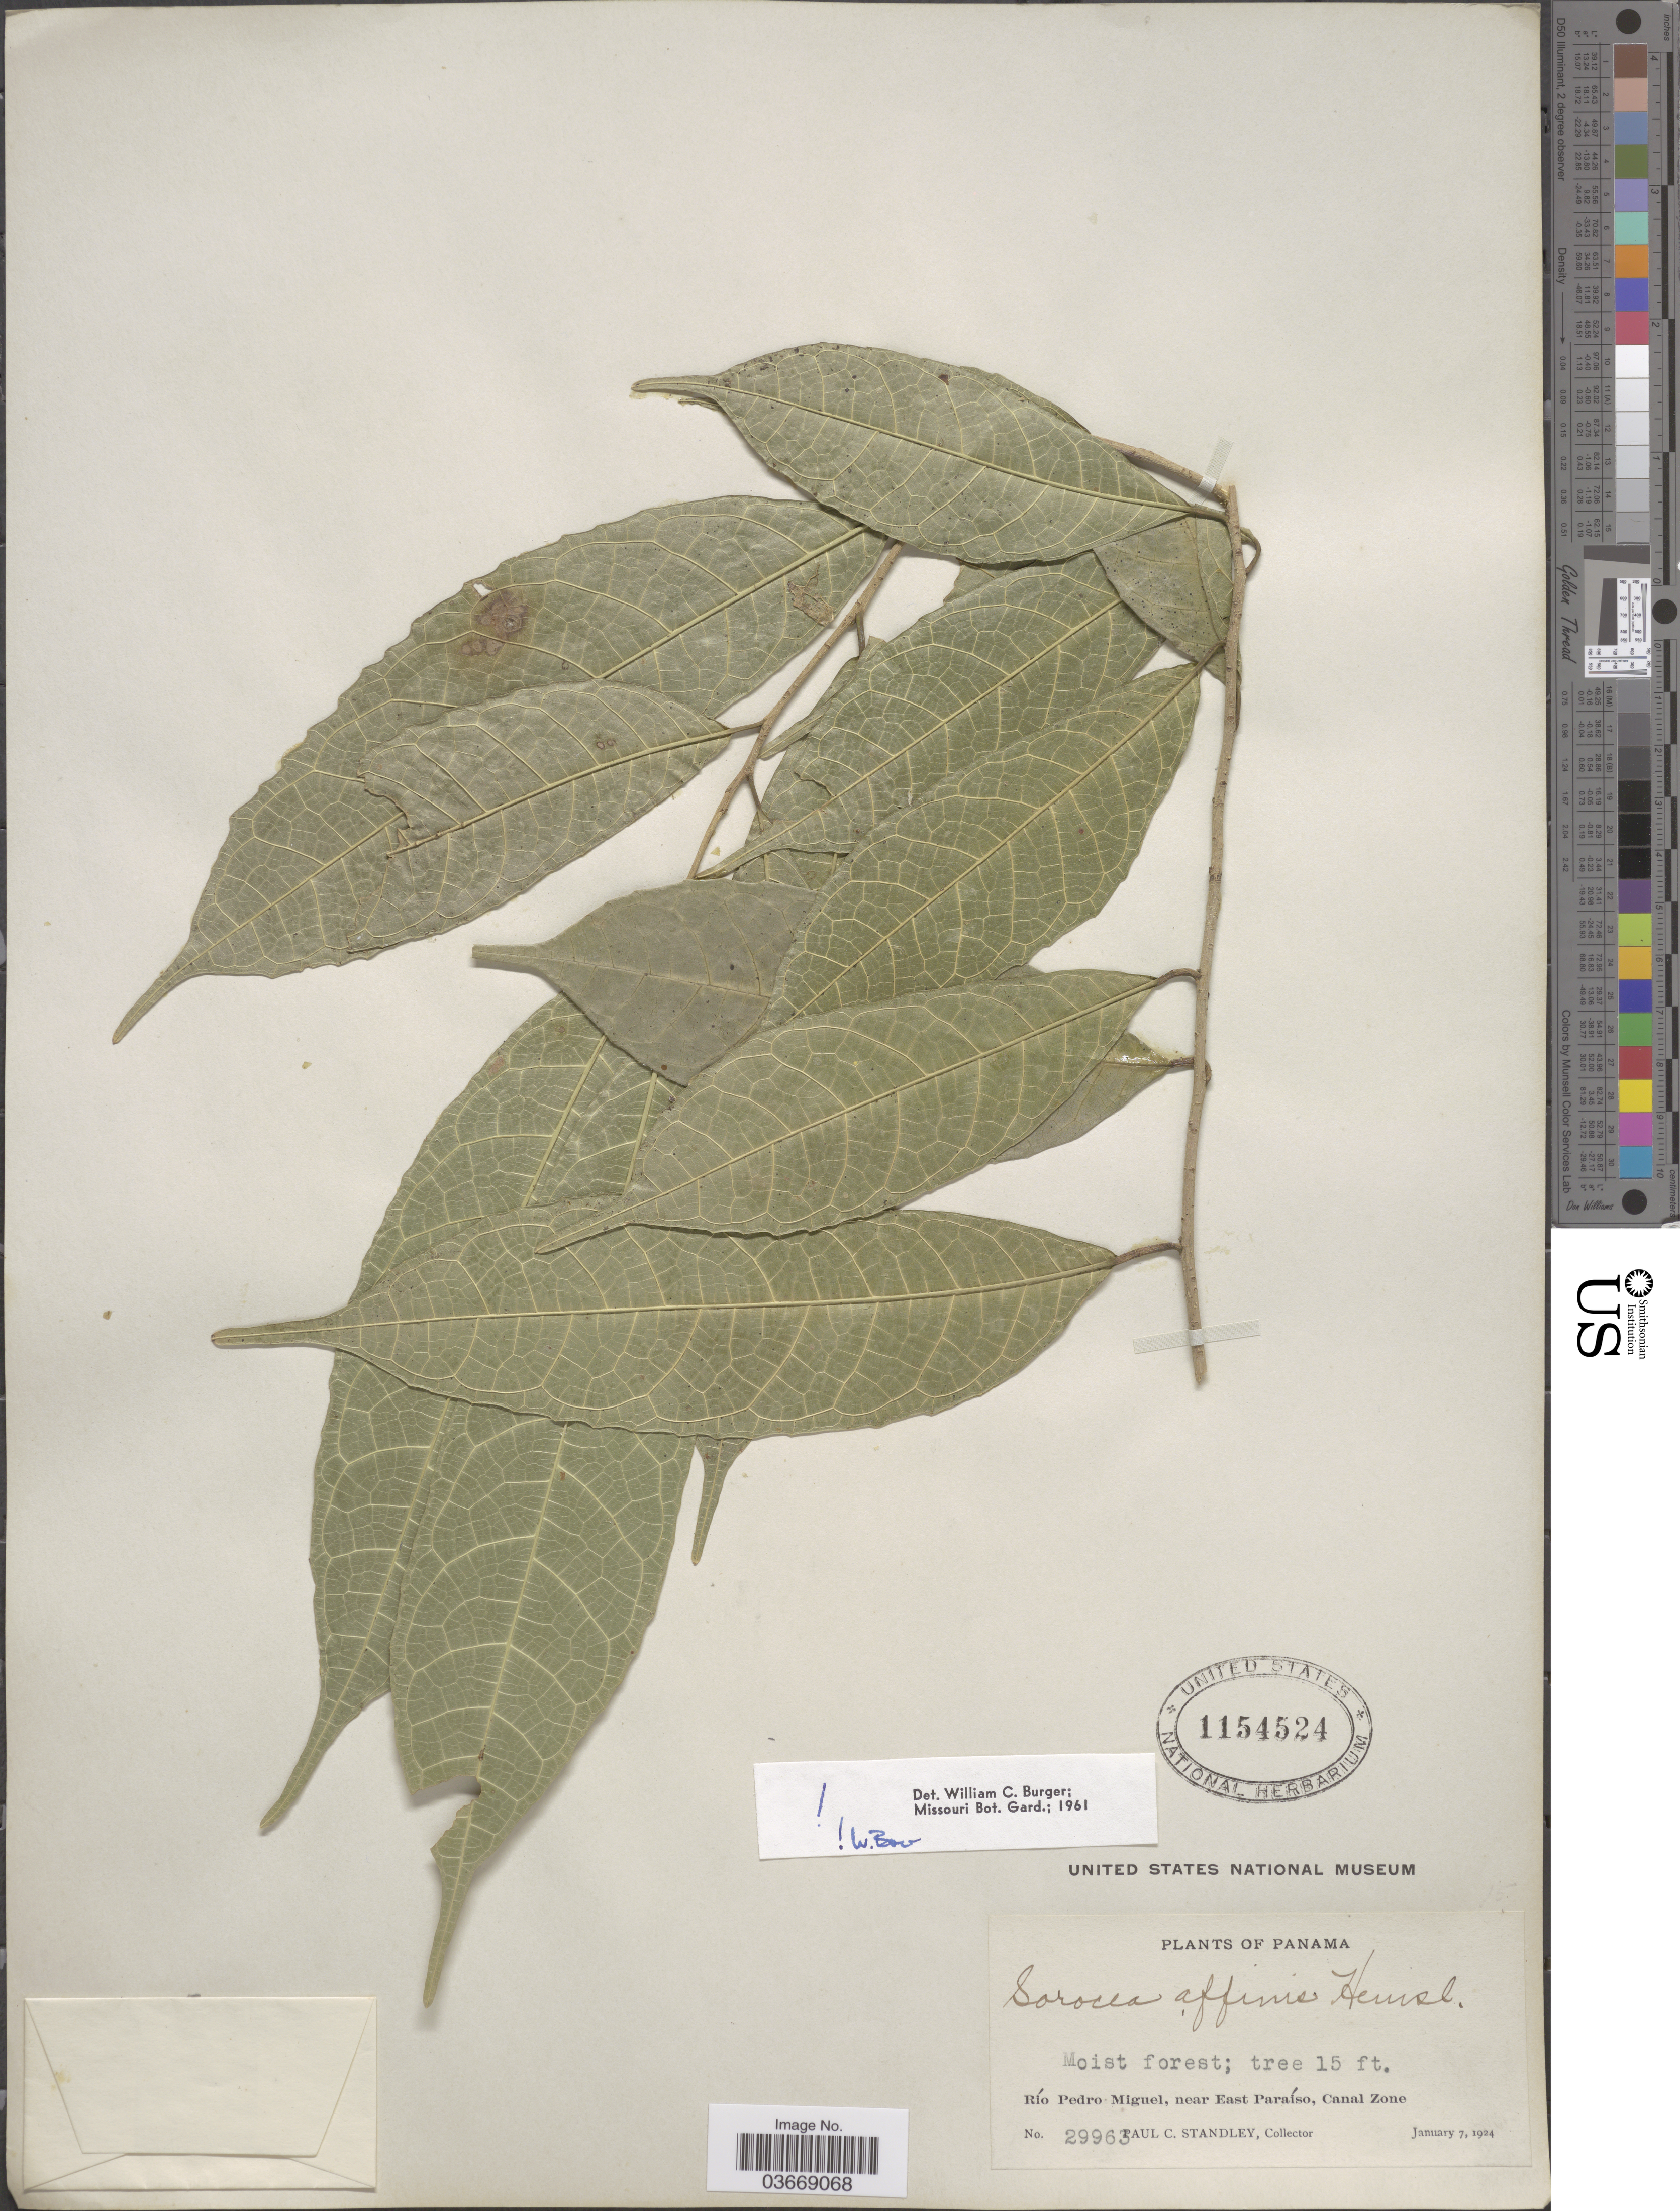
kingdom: Plantae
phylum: Tracheophyta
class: Magnoliopsida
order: Rosales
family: Moraceae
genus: Sorocea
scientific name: Sorocea affinis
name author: Hemsl.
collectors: P. C. Standley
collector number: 29963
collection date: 1924-01-07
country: Panama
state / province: Colón / Panamá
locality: Río Pedro Miguel, near East Paraíso, Canal Zone.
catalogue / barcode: US 1154524